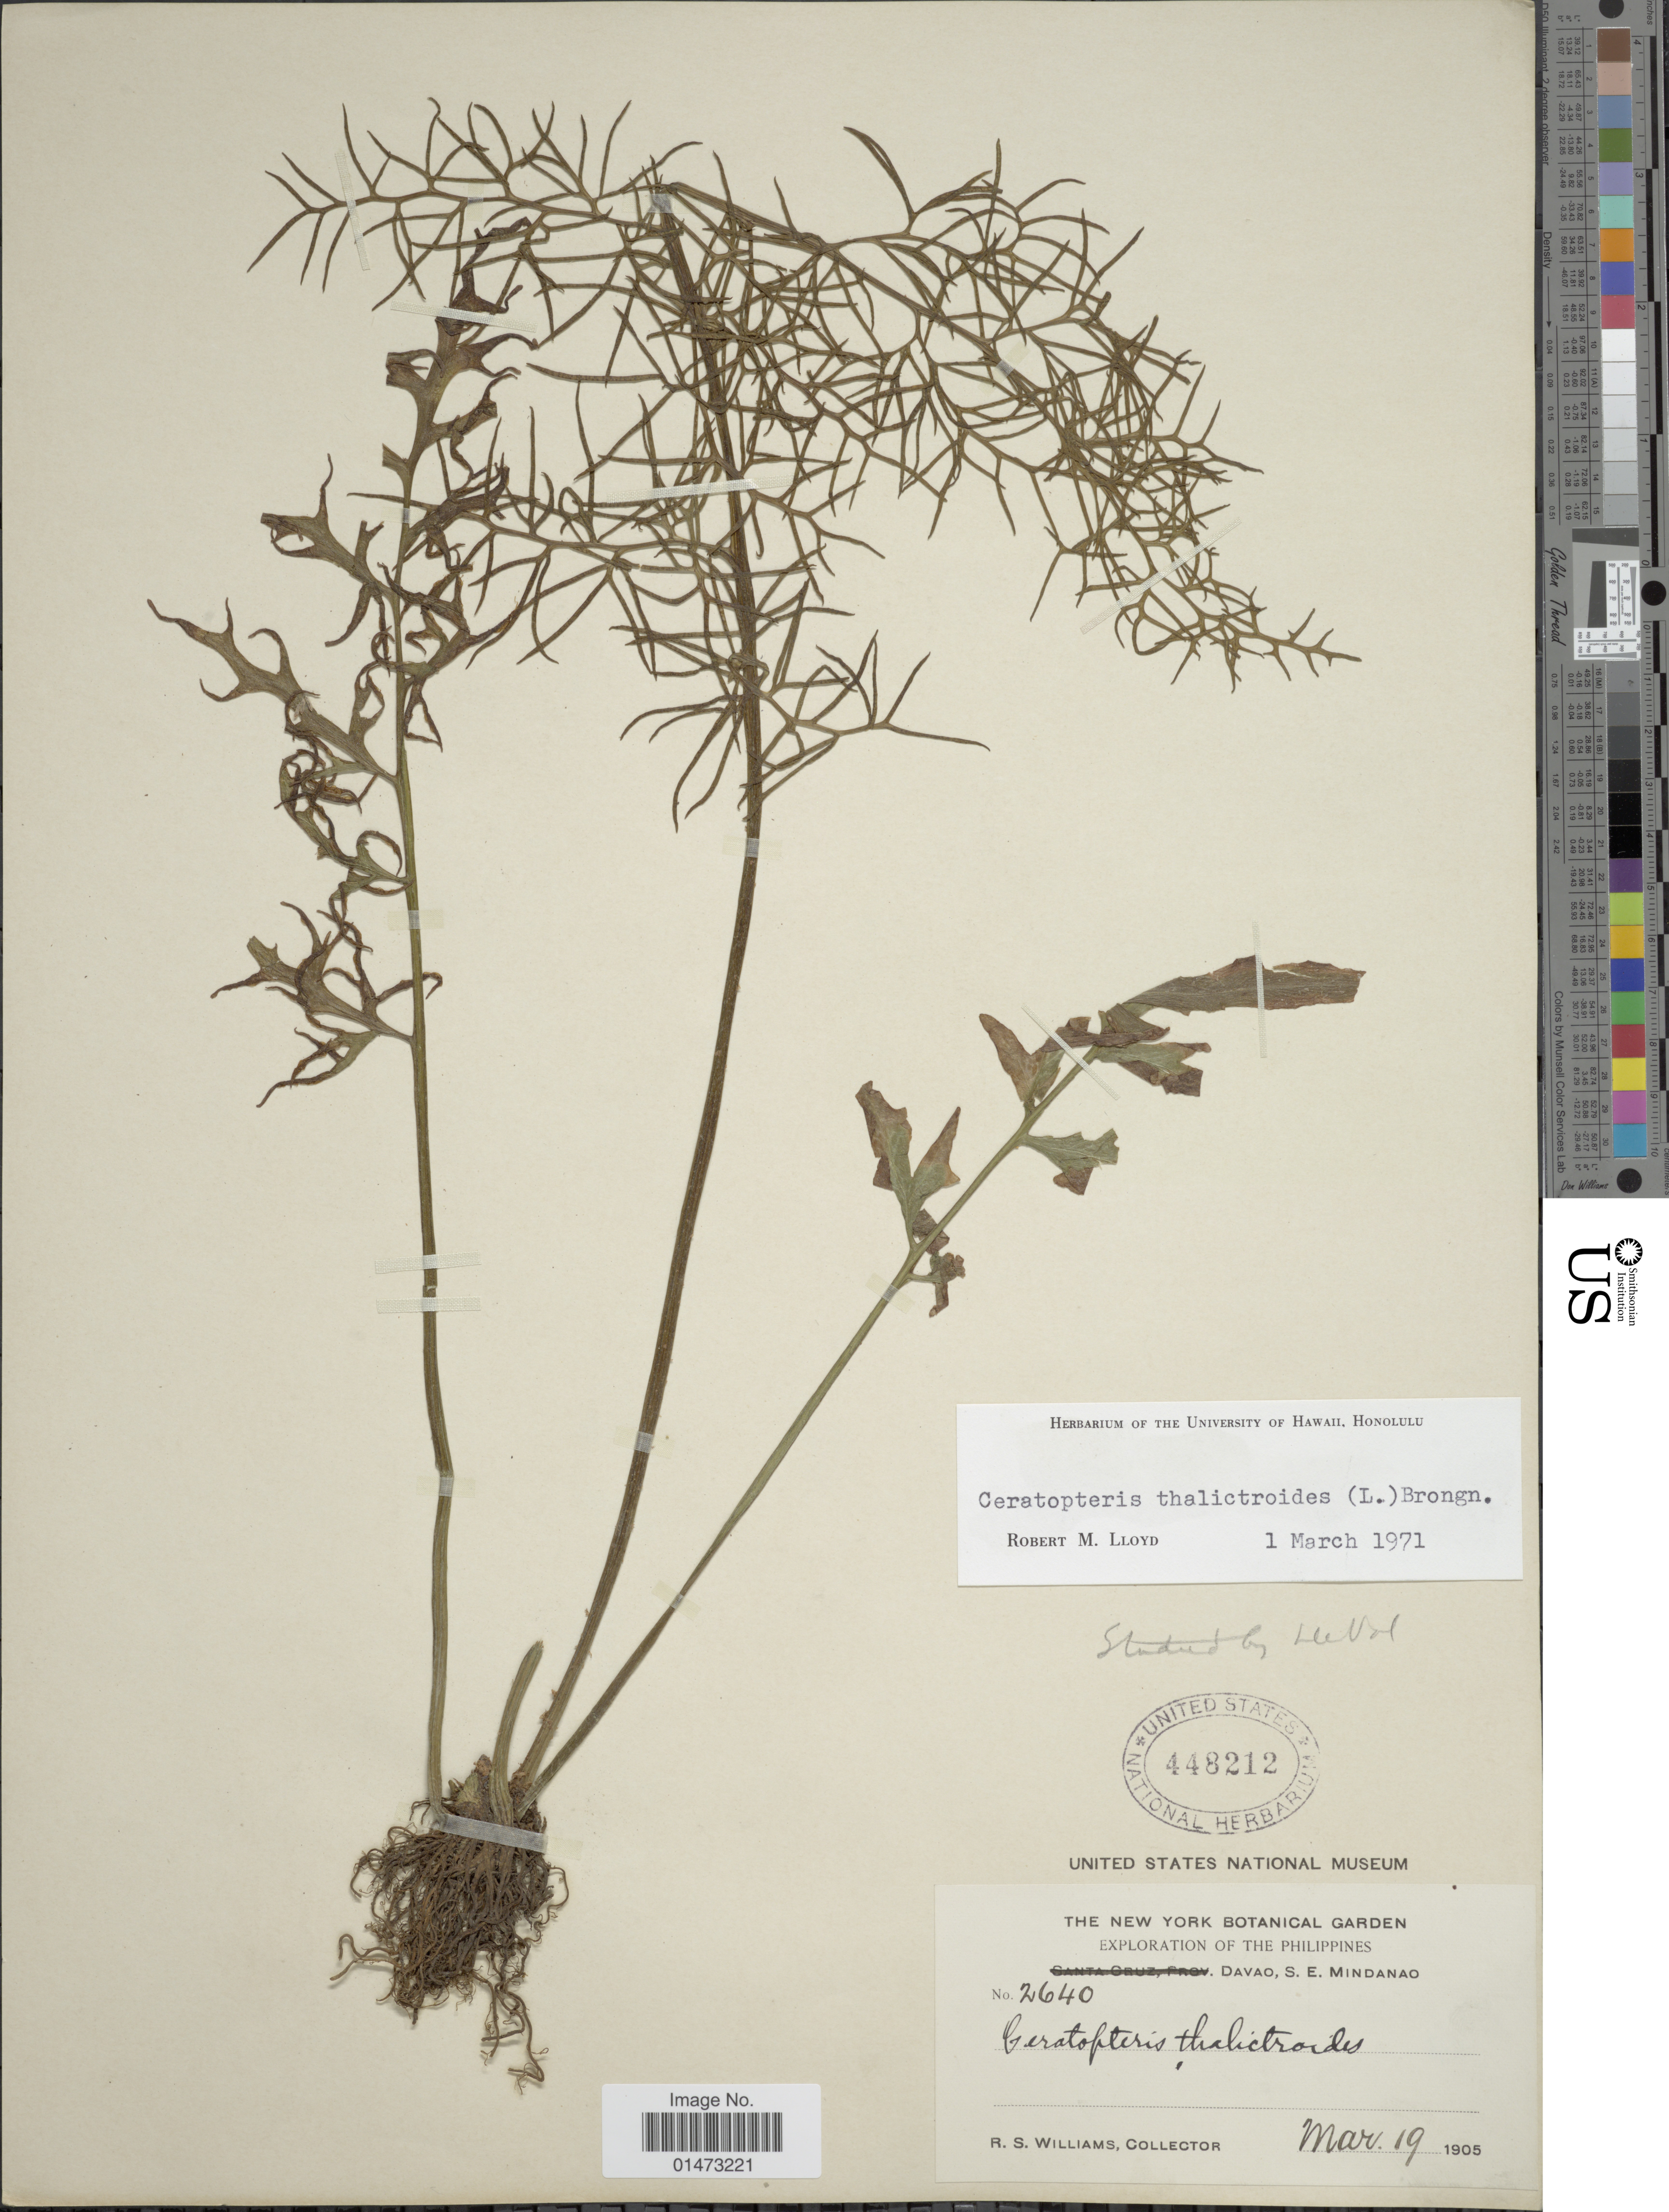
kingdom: Plantae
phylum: Tracheophyta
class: Polypodiopsida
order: Polypodiales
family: Pteridaceae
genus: Ceratopteris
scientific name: Ceratopteris thalictroides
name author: (L.) Brongn.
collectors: R. S. Williams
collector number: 2640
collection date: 1905-03-19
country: Philippines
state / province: Davao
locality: S.E. Mindanao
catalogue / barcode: US 448212